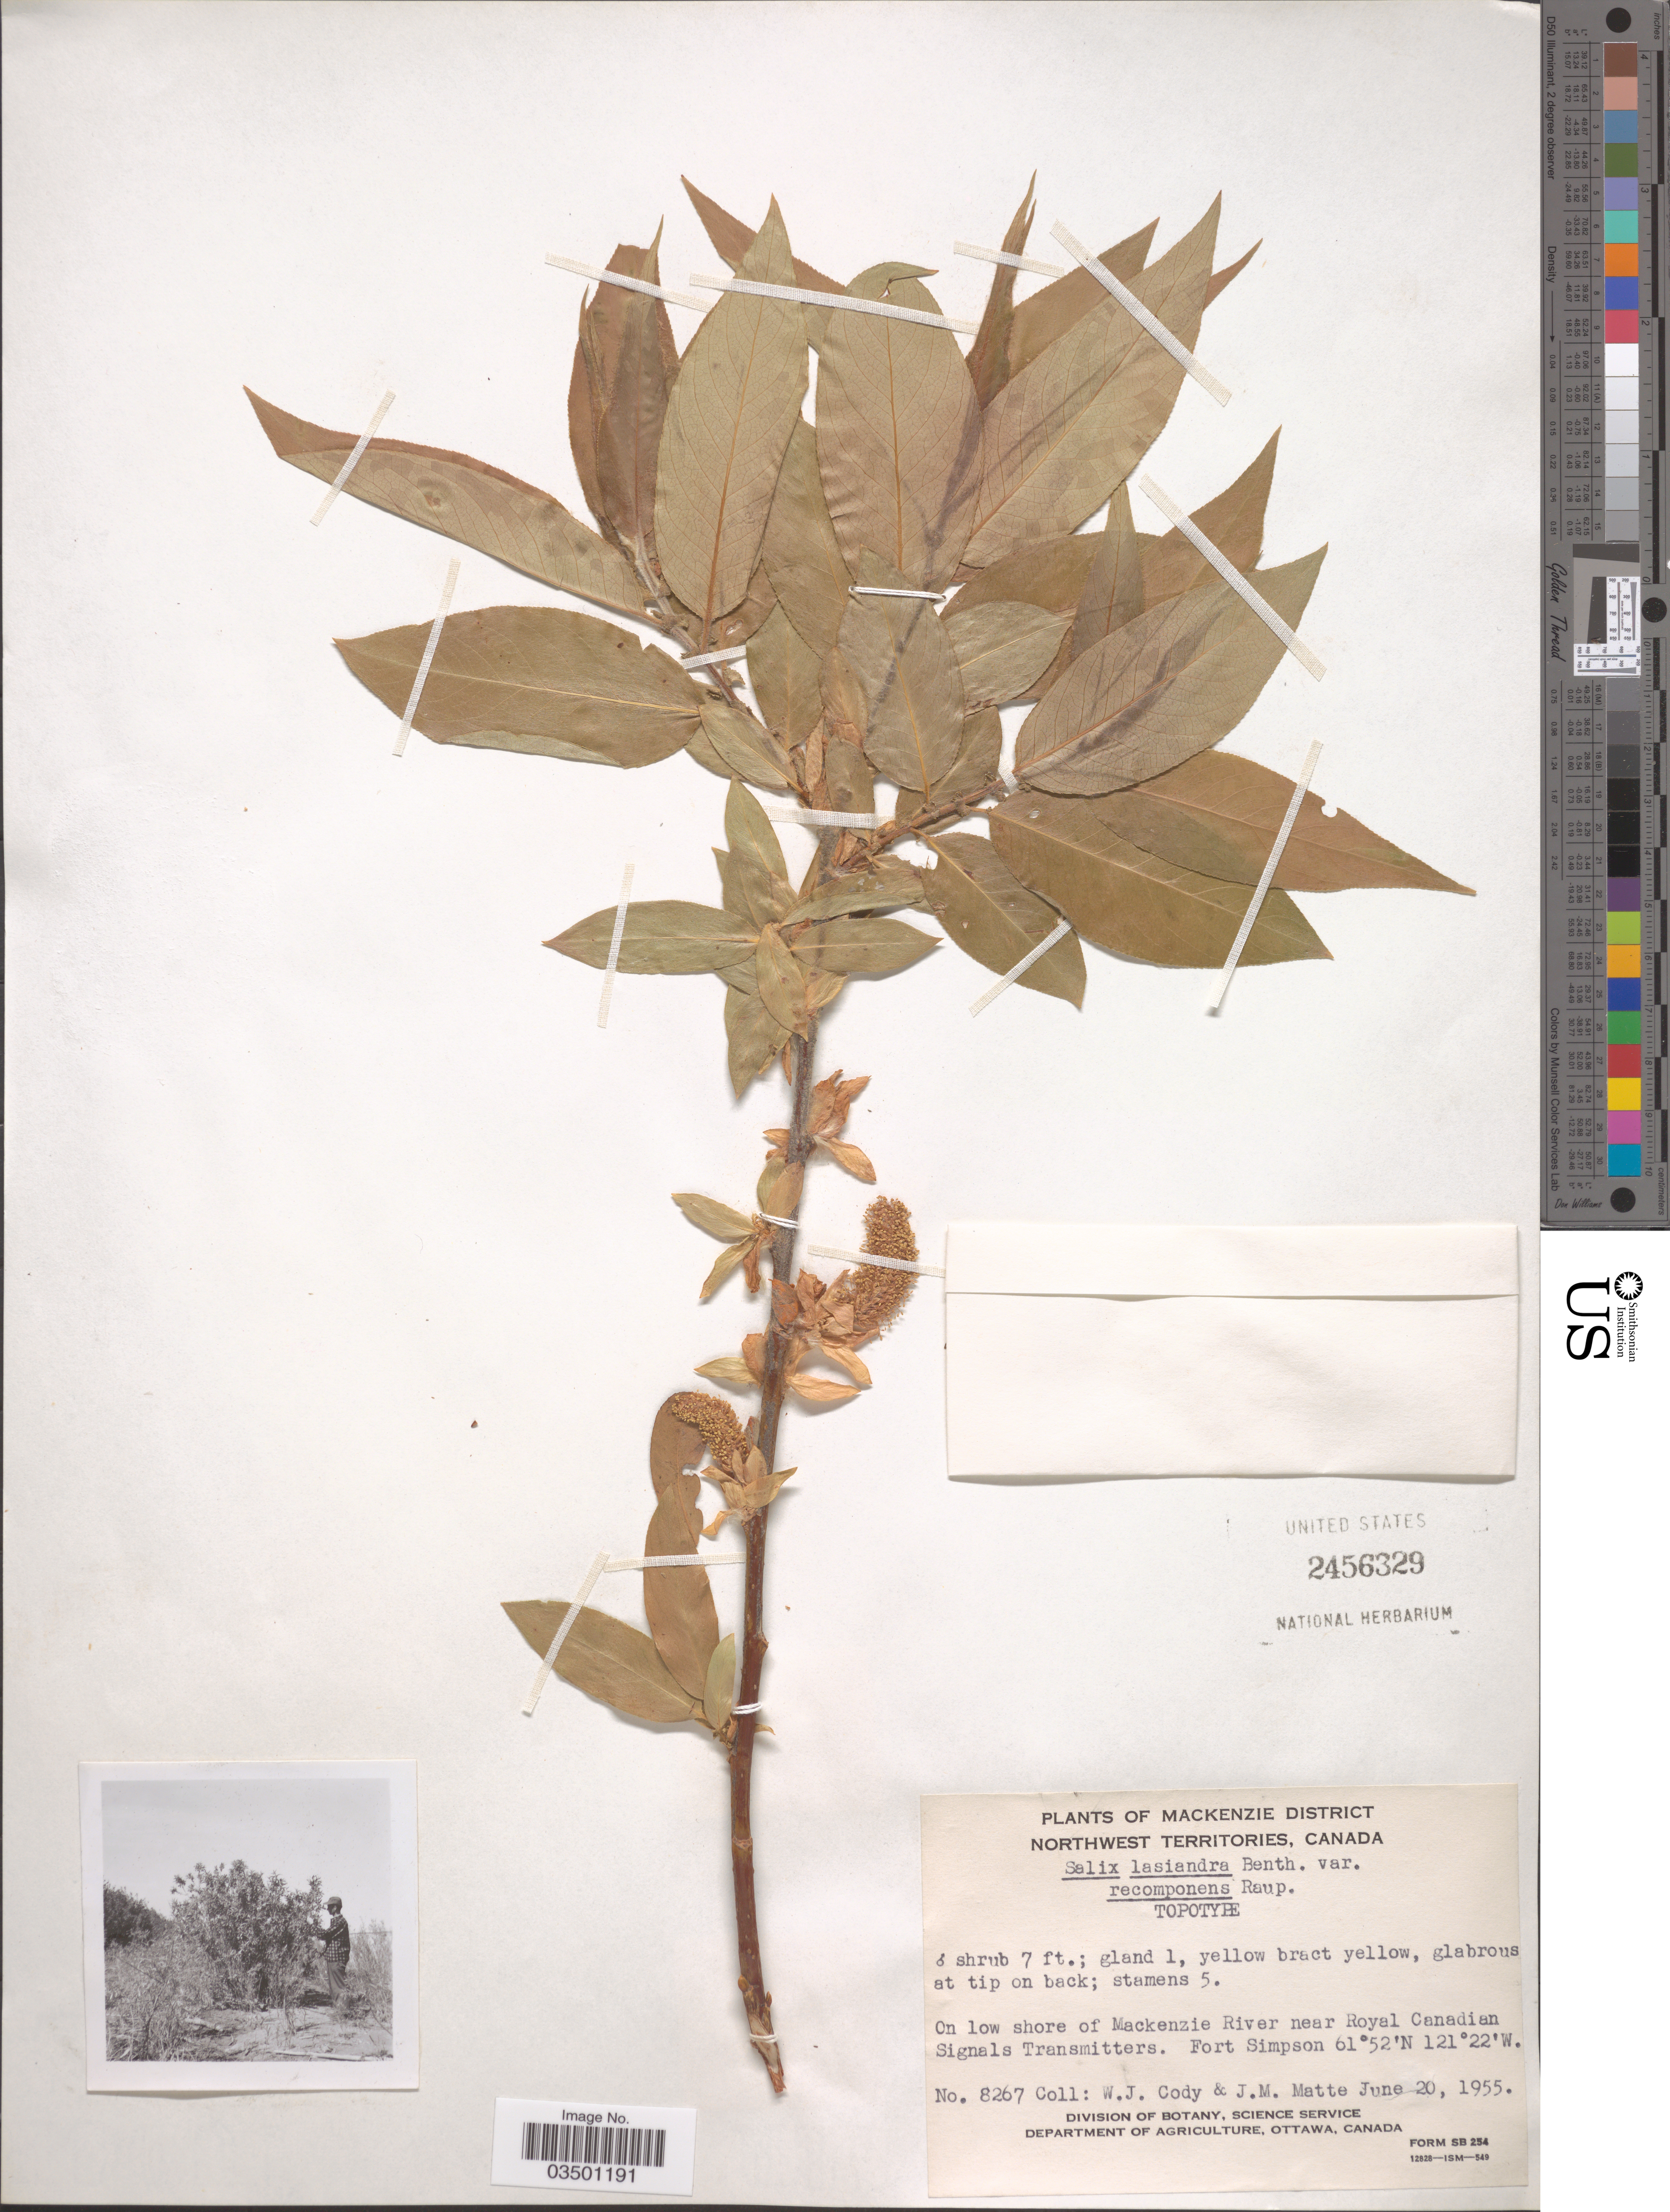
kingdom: Plantae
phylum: Tracheophyta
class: Magnoliopsida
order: Malpighiales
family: Salicaceae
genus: Salix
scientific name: Salix lasiandra var. recomponens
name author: Raup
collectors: W. Cody & J. Matte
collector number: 8267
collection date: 1955-06-20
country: Canada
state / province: Northwest Territories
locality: Mackenzie District. On low shore of Mackenzie River near Royal Canadian Signal Transmitters. Fort Simpson.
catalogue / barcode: US 2456329